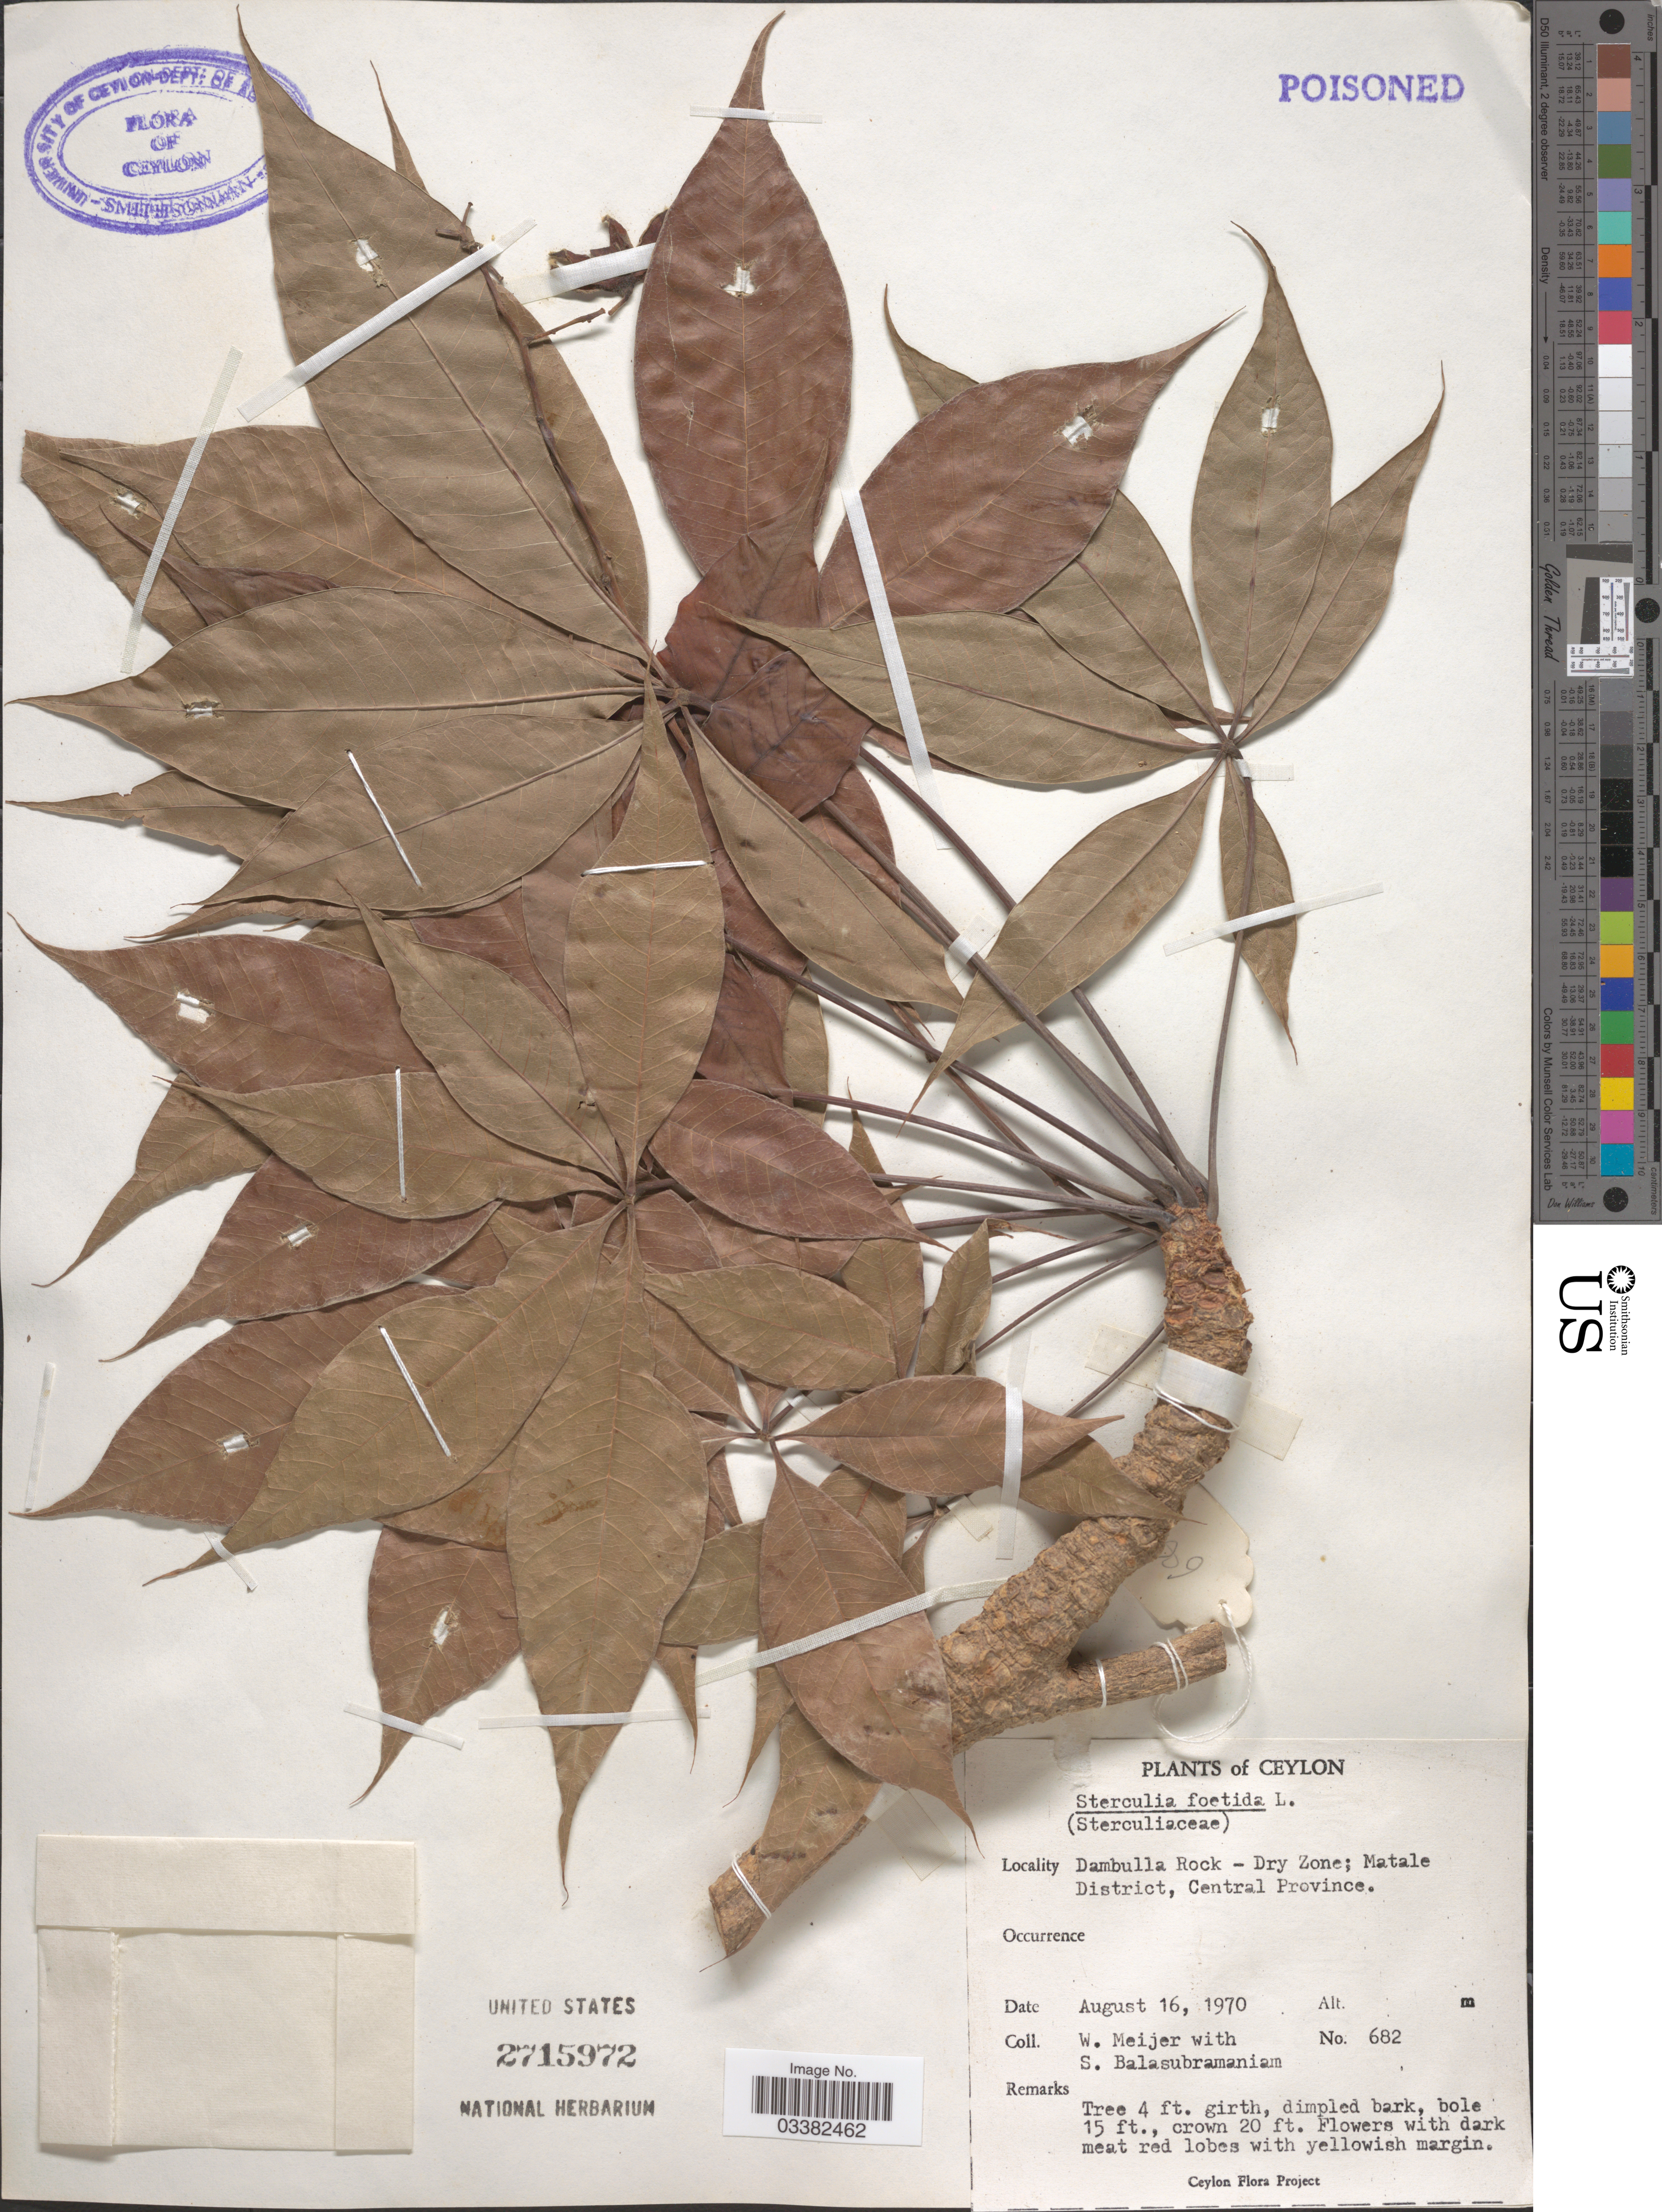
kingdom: Plantae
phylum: Tracheophyta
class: Magnoliopsida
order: Malvales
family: Malvaceae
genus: Sterculia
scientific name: Sterculia foetida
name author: L.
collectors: W. Meijer & S. Balasubramaniam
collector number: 682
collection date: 1970-08-16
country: Sri Lanka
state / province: Central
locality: Ceylon. Dambulla Rock - Dry Zone; Matale District.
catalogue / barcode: US 2715972